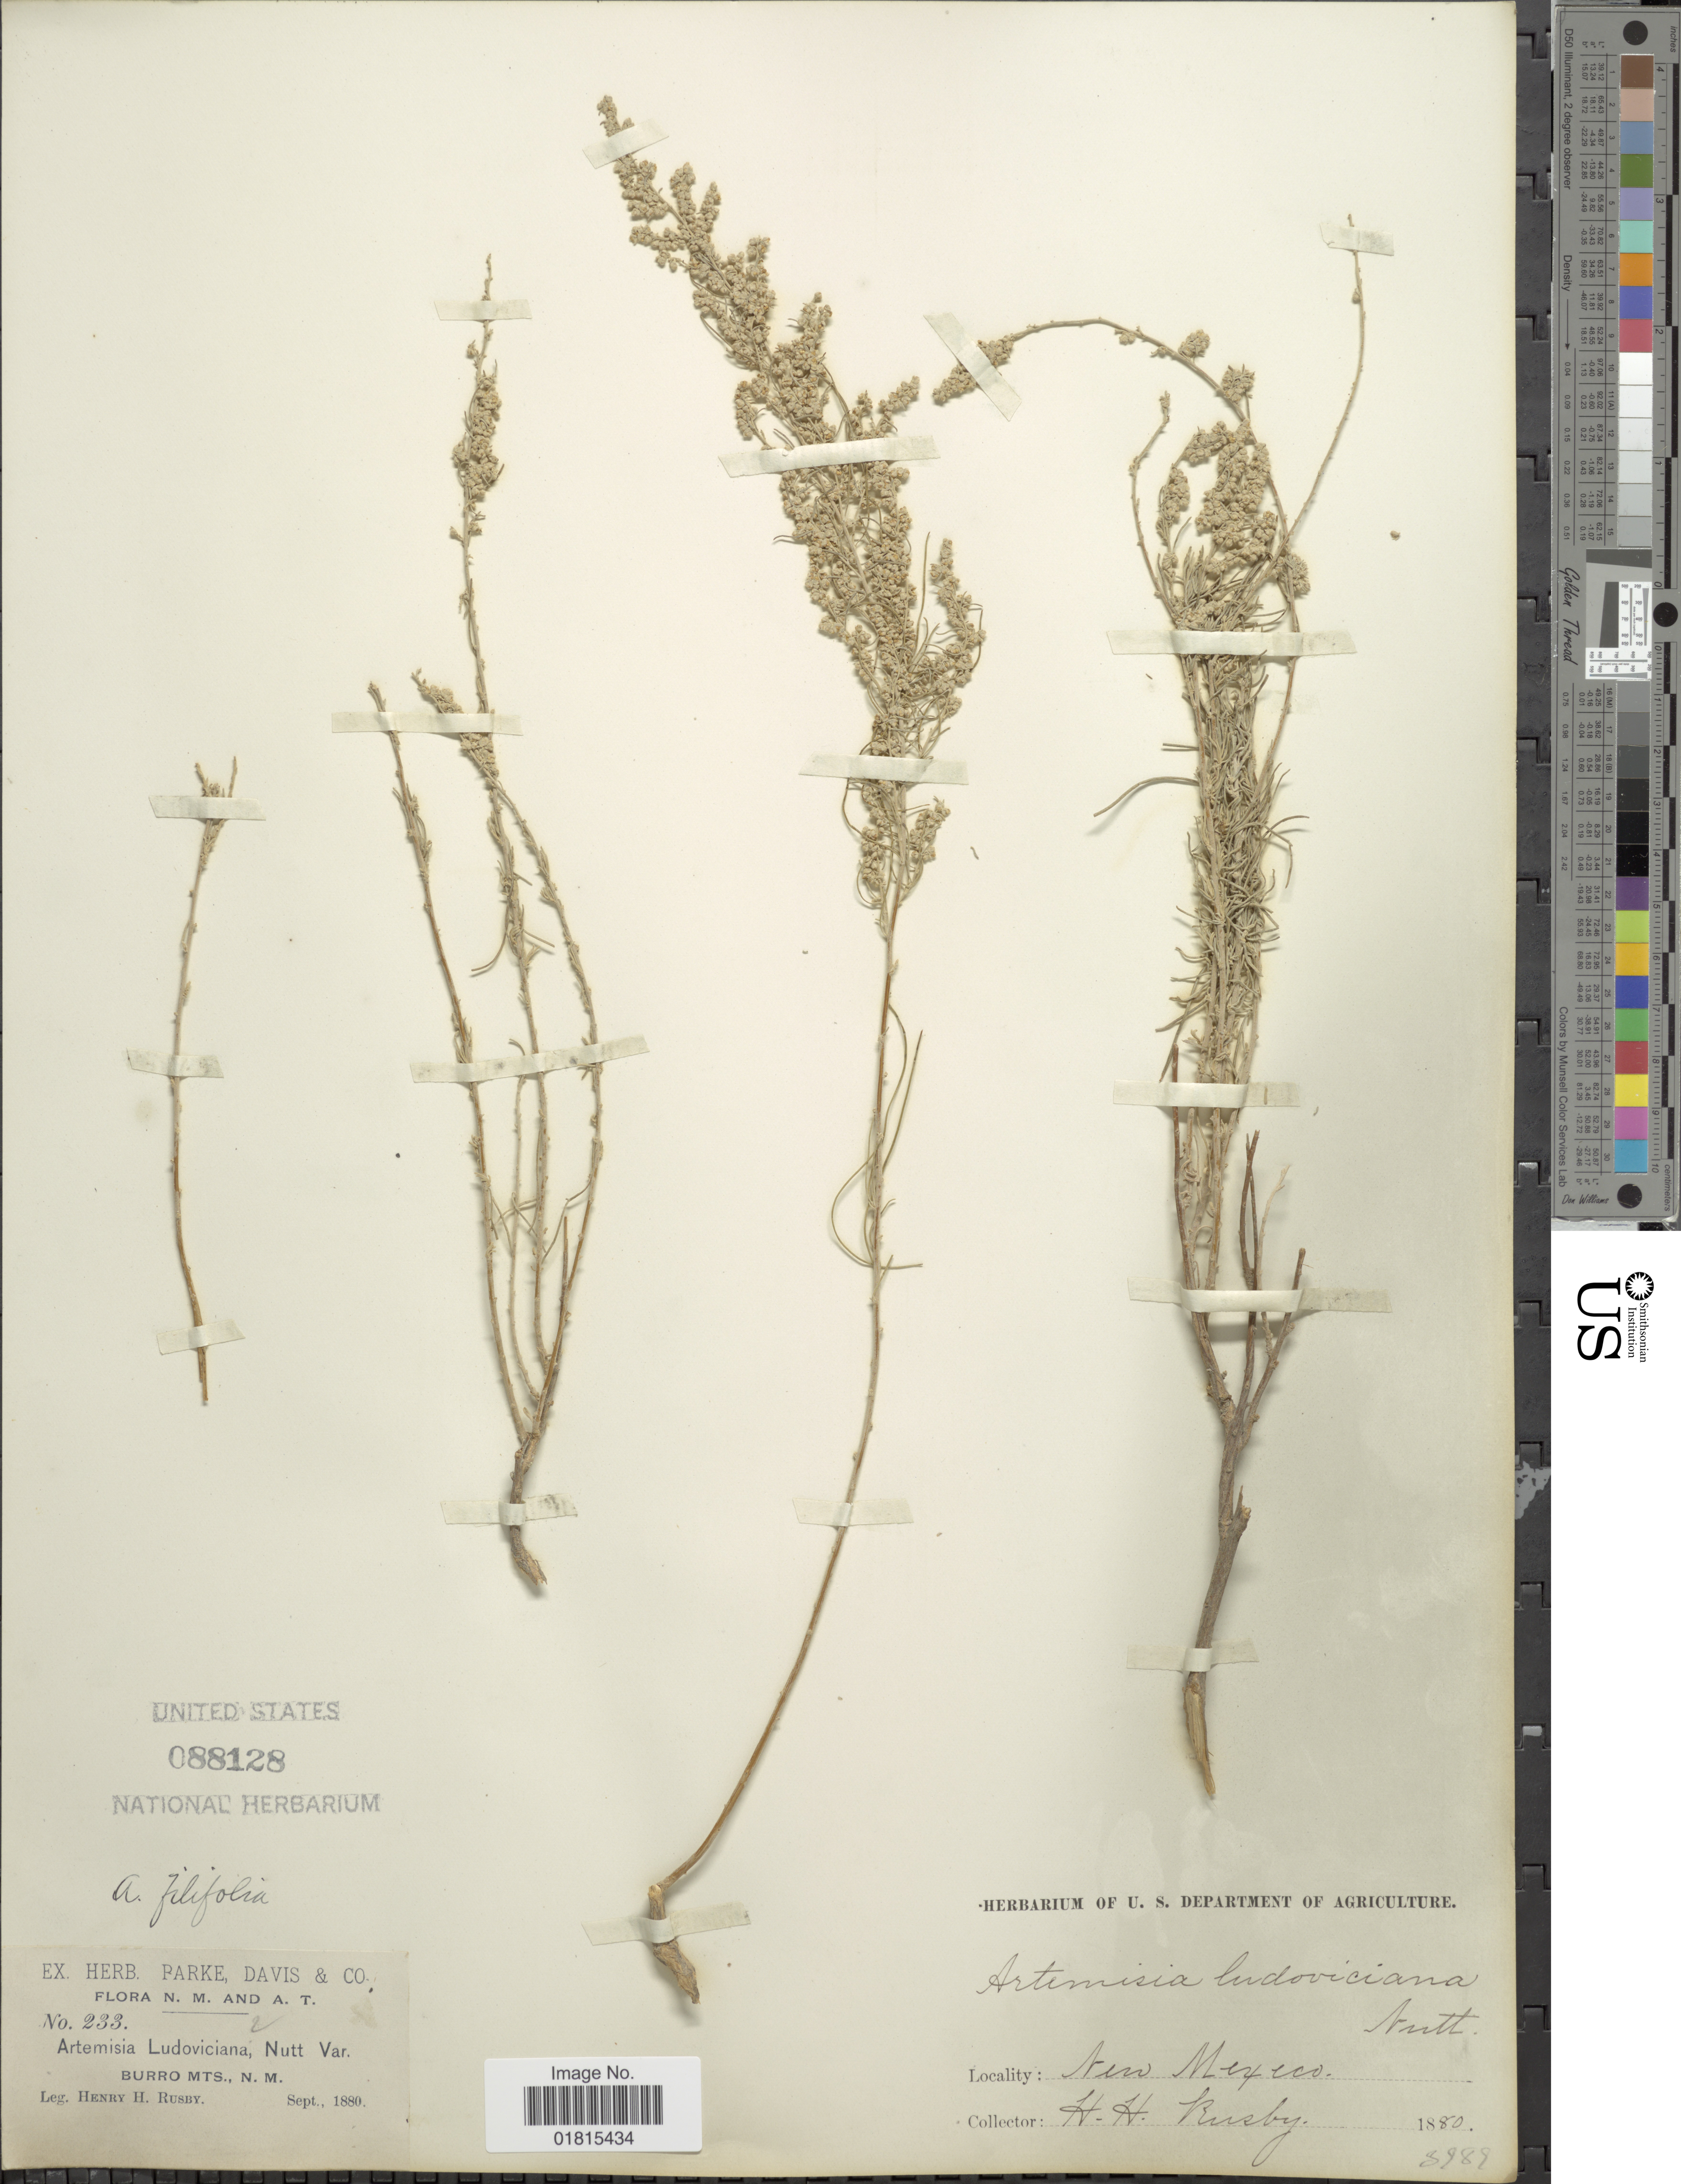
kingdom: Plantae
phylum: Tracheophyta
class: Magnoliopsida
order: Asterales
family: Asteraceae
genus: Artemisia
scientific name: Artemisia filifolia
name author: Torr.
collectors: H. H. Rusby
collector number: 233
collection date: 1880-09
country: United States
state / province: New Mexico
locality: Burro Mts., N.M.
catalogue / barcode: US 88128